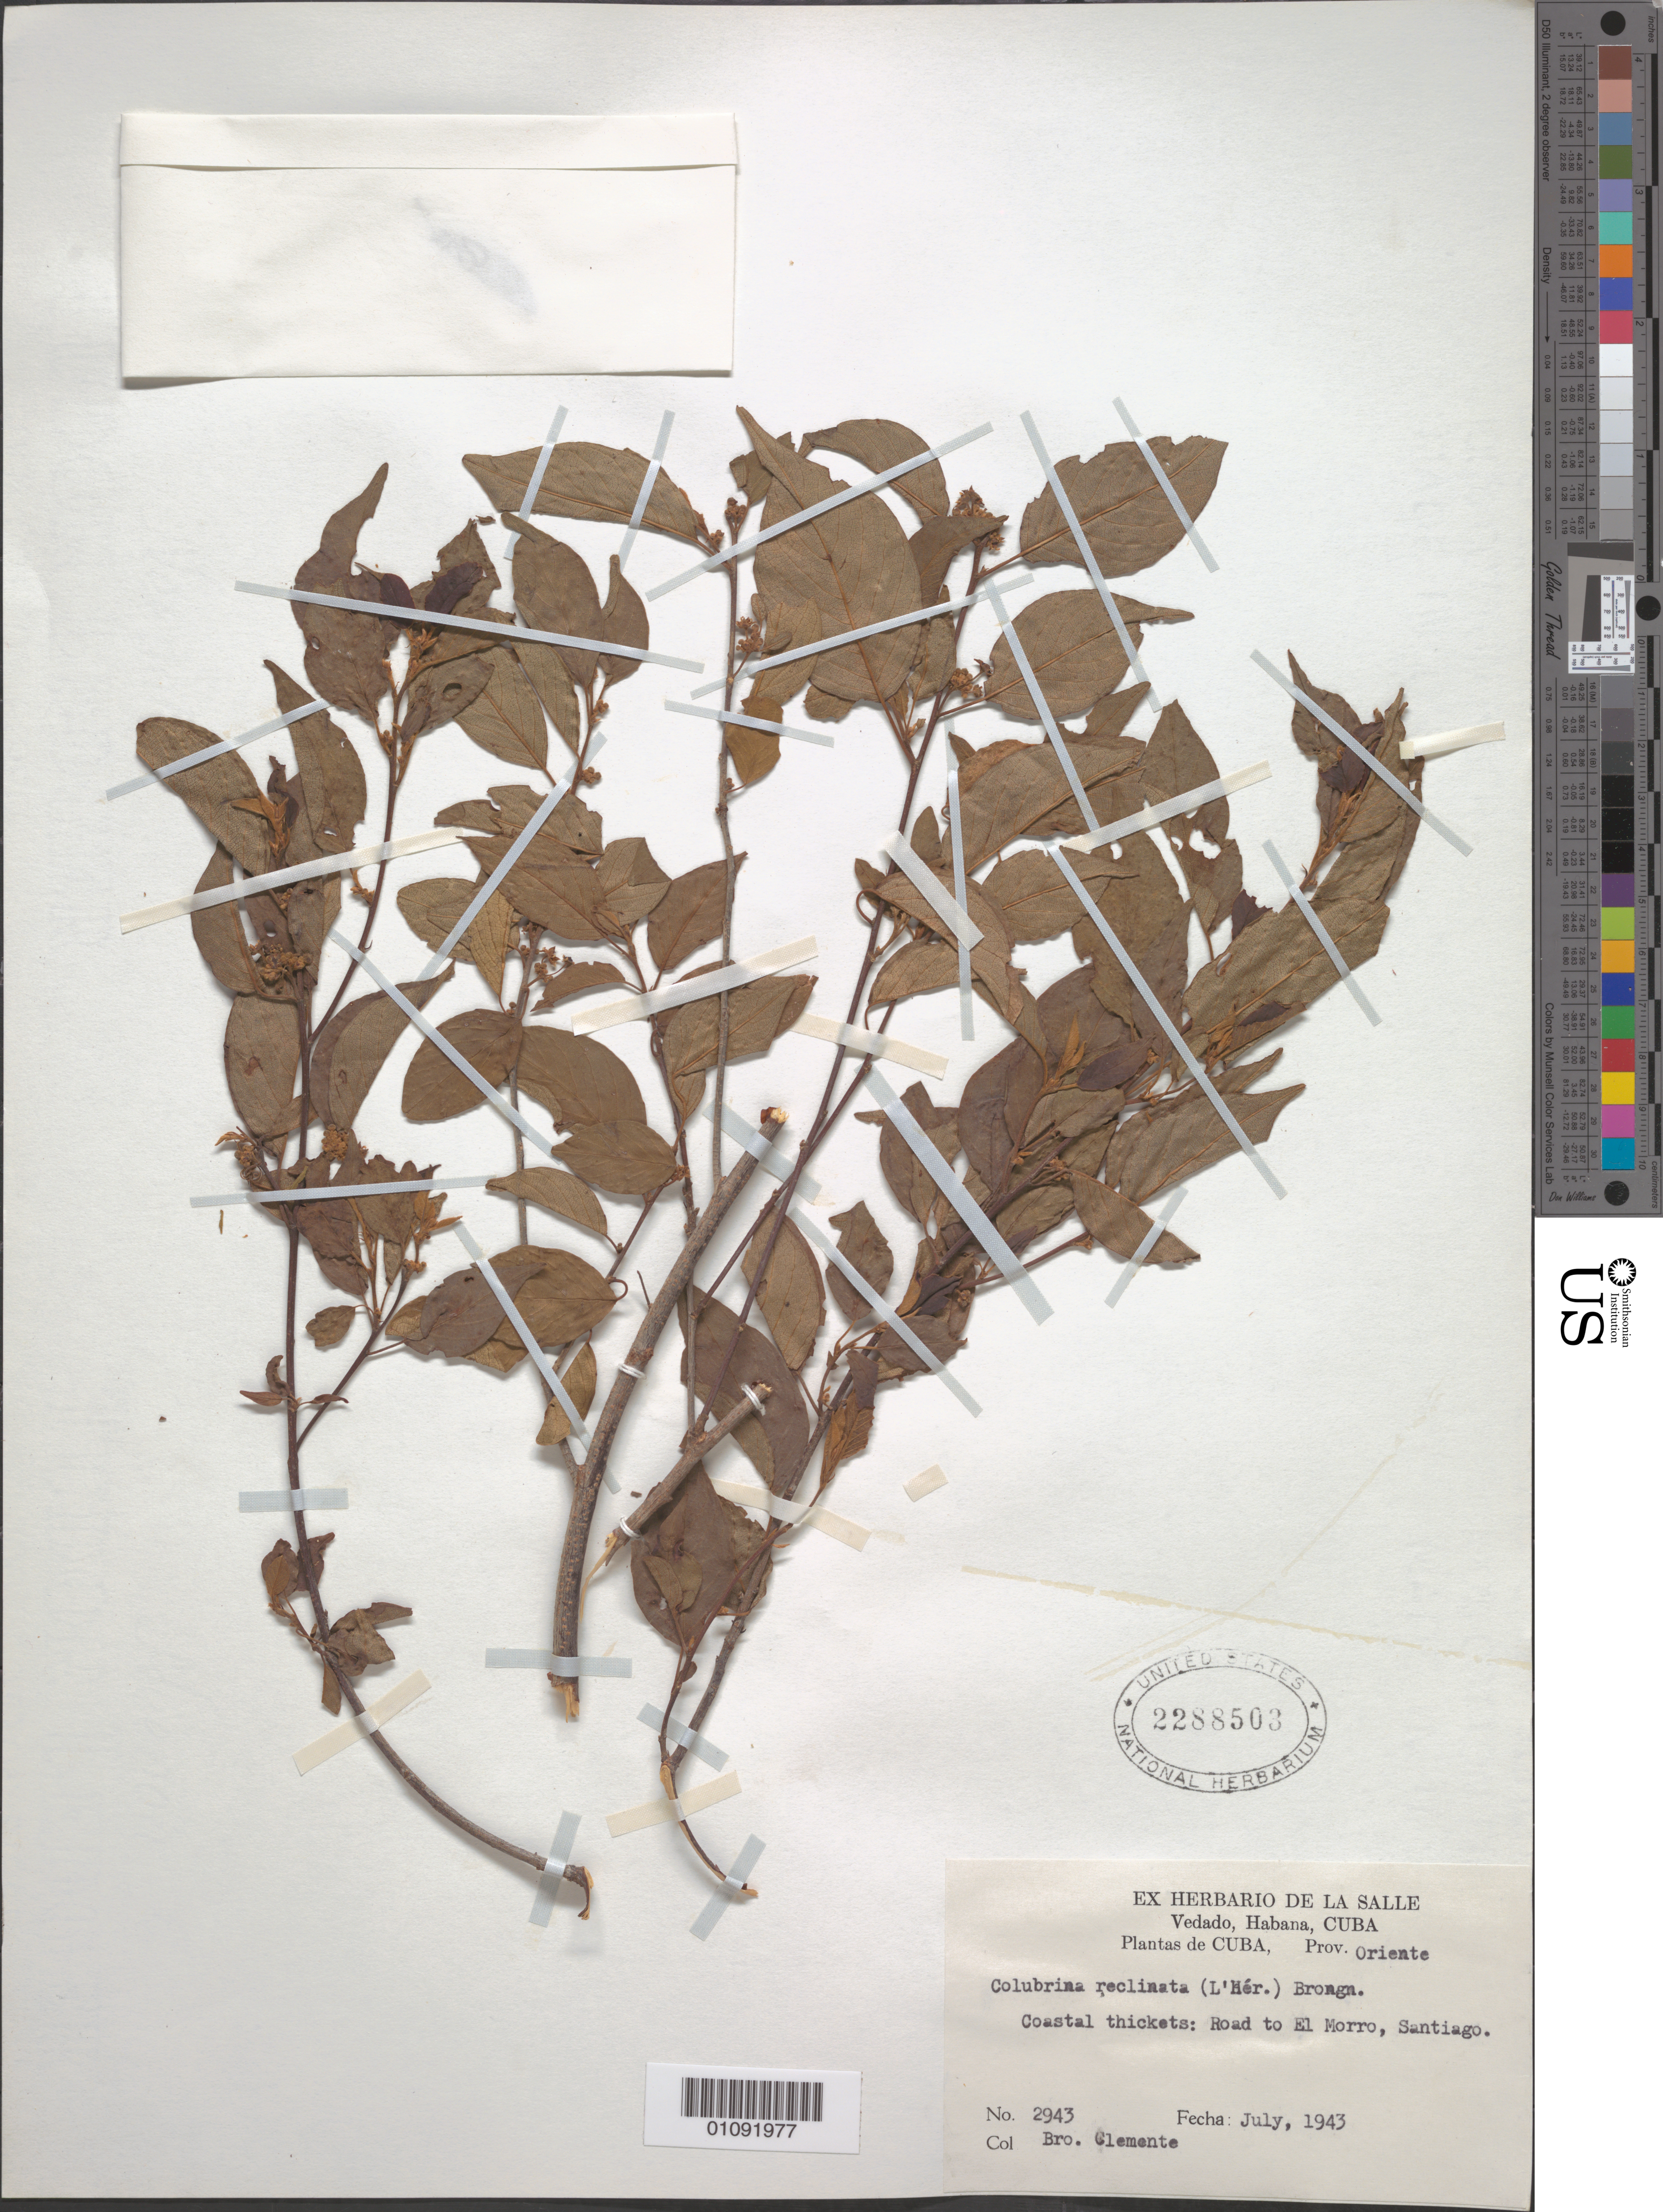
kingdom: Plantae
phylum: Tracheophyta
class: Magnoliopsida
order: Rosales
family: Rhamnaceae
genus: Colubrina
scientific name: Colubrina elliptica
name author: (Sw.) Brizicky & W.L. Stern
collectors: Bro. Clemente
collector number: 2943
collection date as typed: Jul 1943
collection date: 1943-07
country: Cuba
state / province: Santiago de Cuba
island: Cuba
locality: Road to El Morro, Santiago Prov Oriente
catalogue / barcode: US 2288503